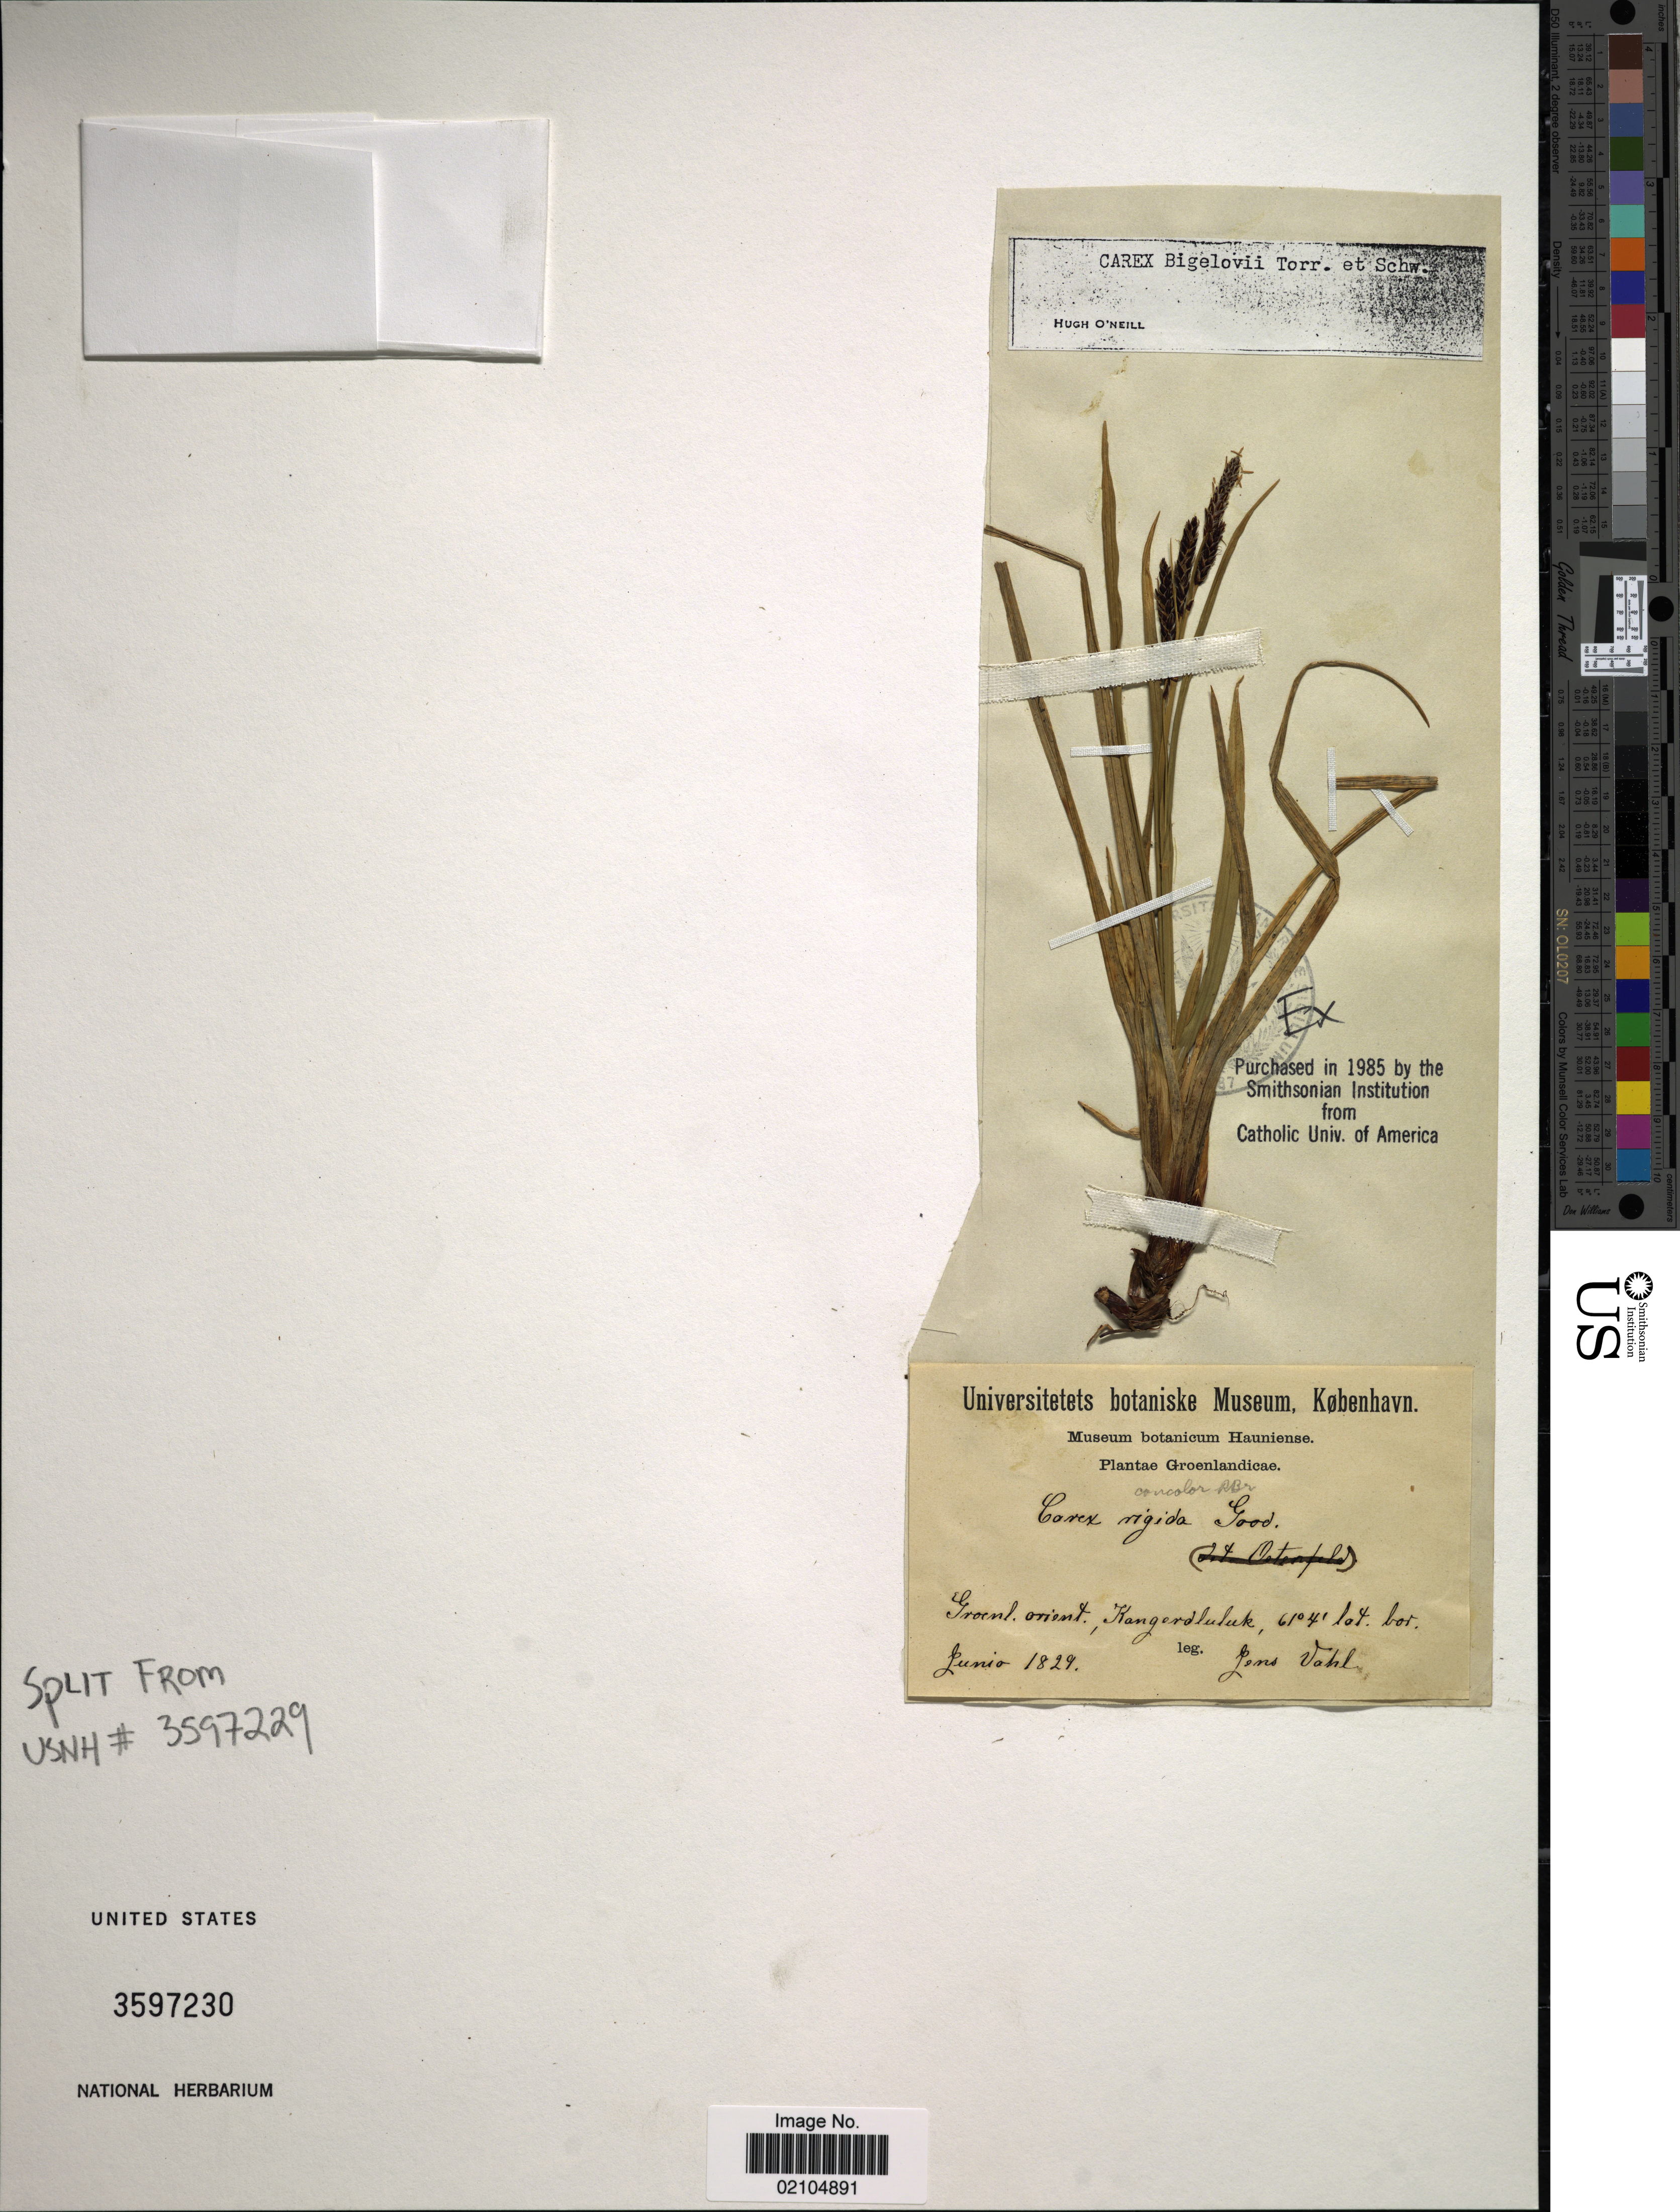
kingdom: Plantae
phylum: Tracheophyta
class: Liliopsida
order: Poales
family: Cyperaceae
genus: Carex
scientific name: Carex bigelowii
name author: Torr. ex Schwein.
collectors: J. Vahl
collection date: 1829-06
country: Greenland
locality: Groenlandicae, Groenl. orient., Kangerdluluk.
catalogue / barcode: US 3597230